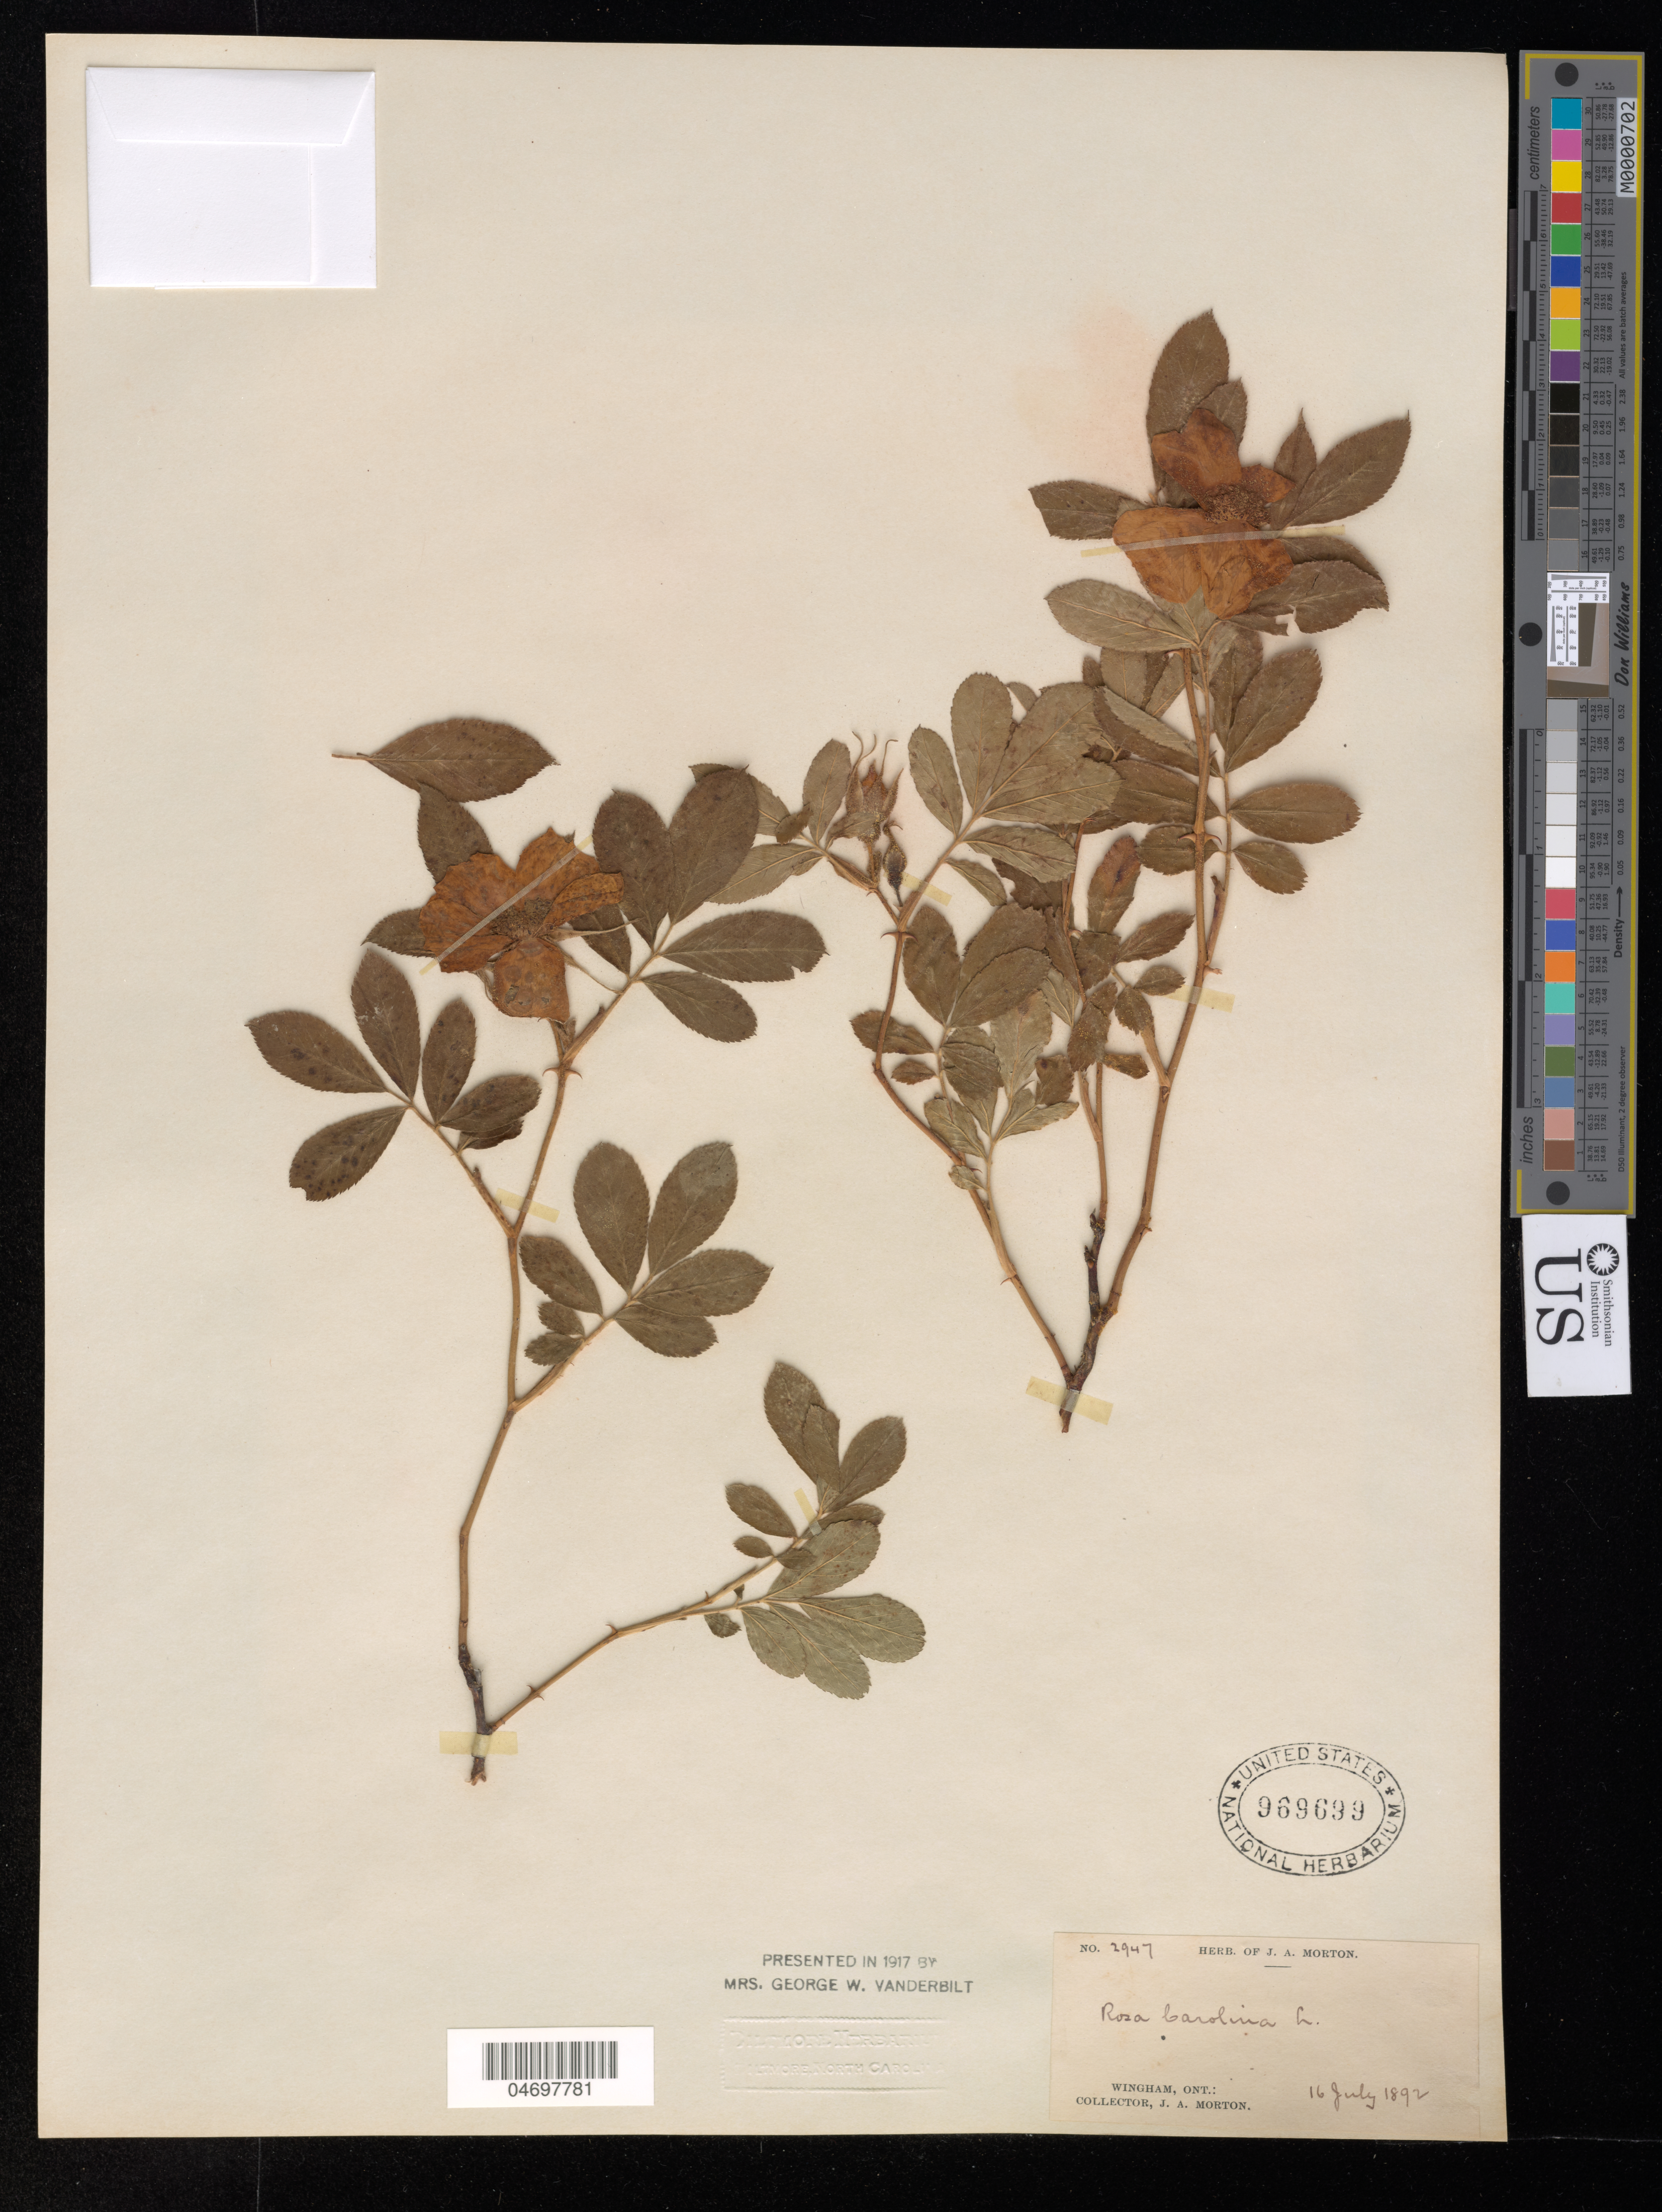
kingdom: Plantae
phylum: Tracheophyta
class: Magnoliopsida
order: Rosales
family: Rosaceae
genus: Rosa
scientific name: Rosa carolina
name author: L.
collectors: J. A. Morton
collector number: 2947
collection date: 1892-07-16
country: Canada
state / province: Ontario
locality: Wingham.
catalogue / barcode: US 969699